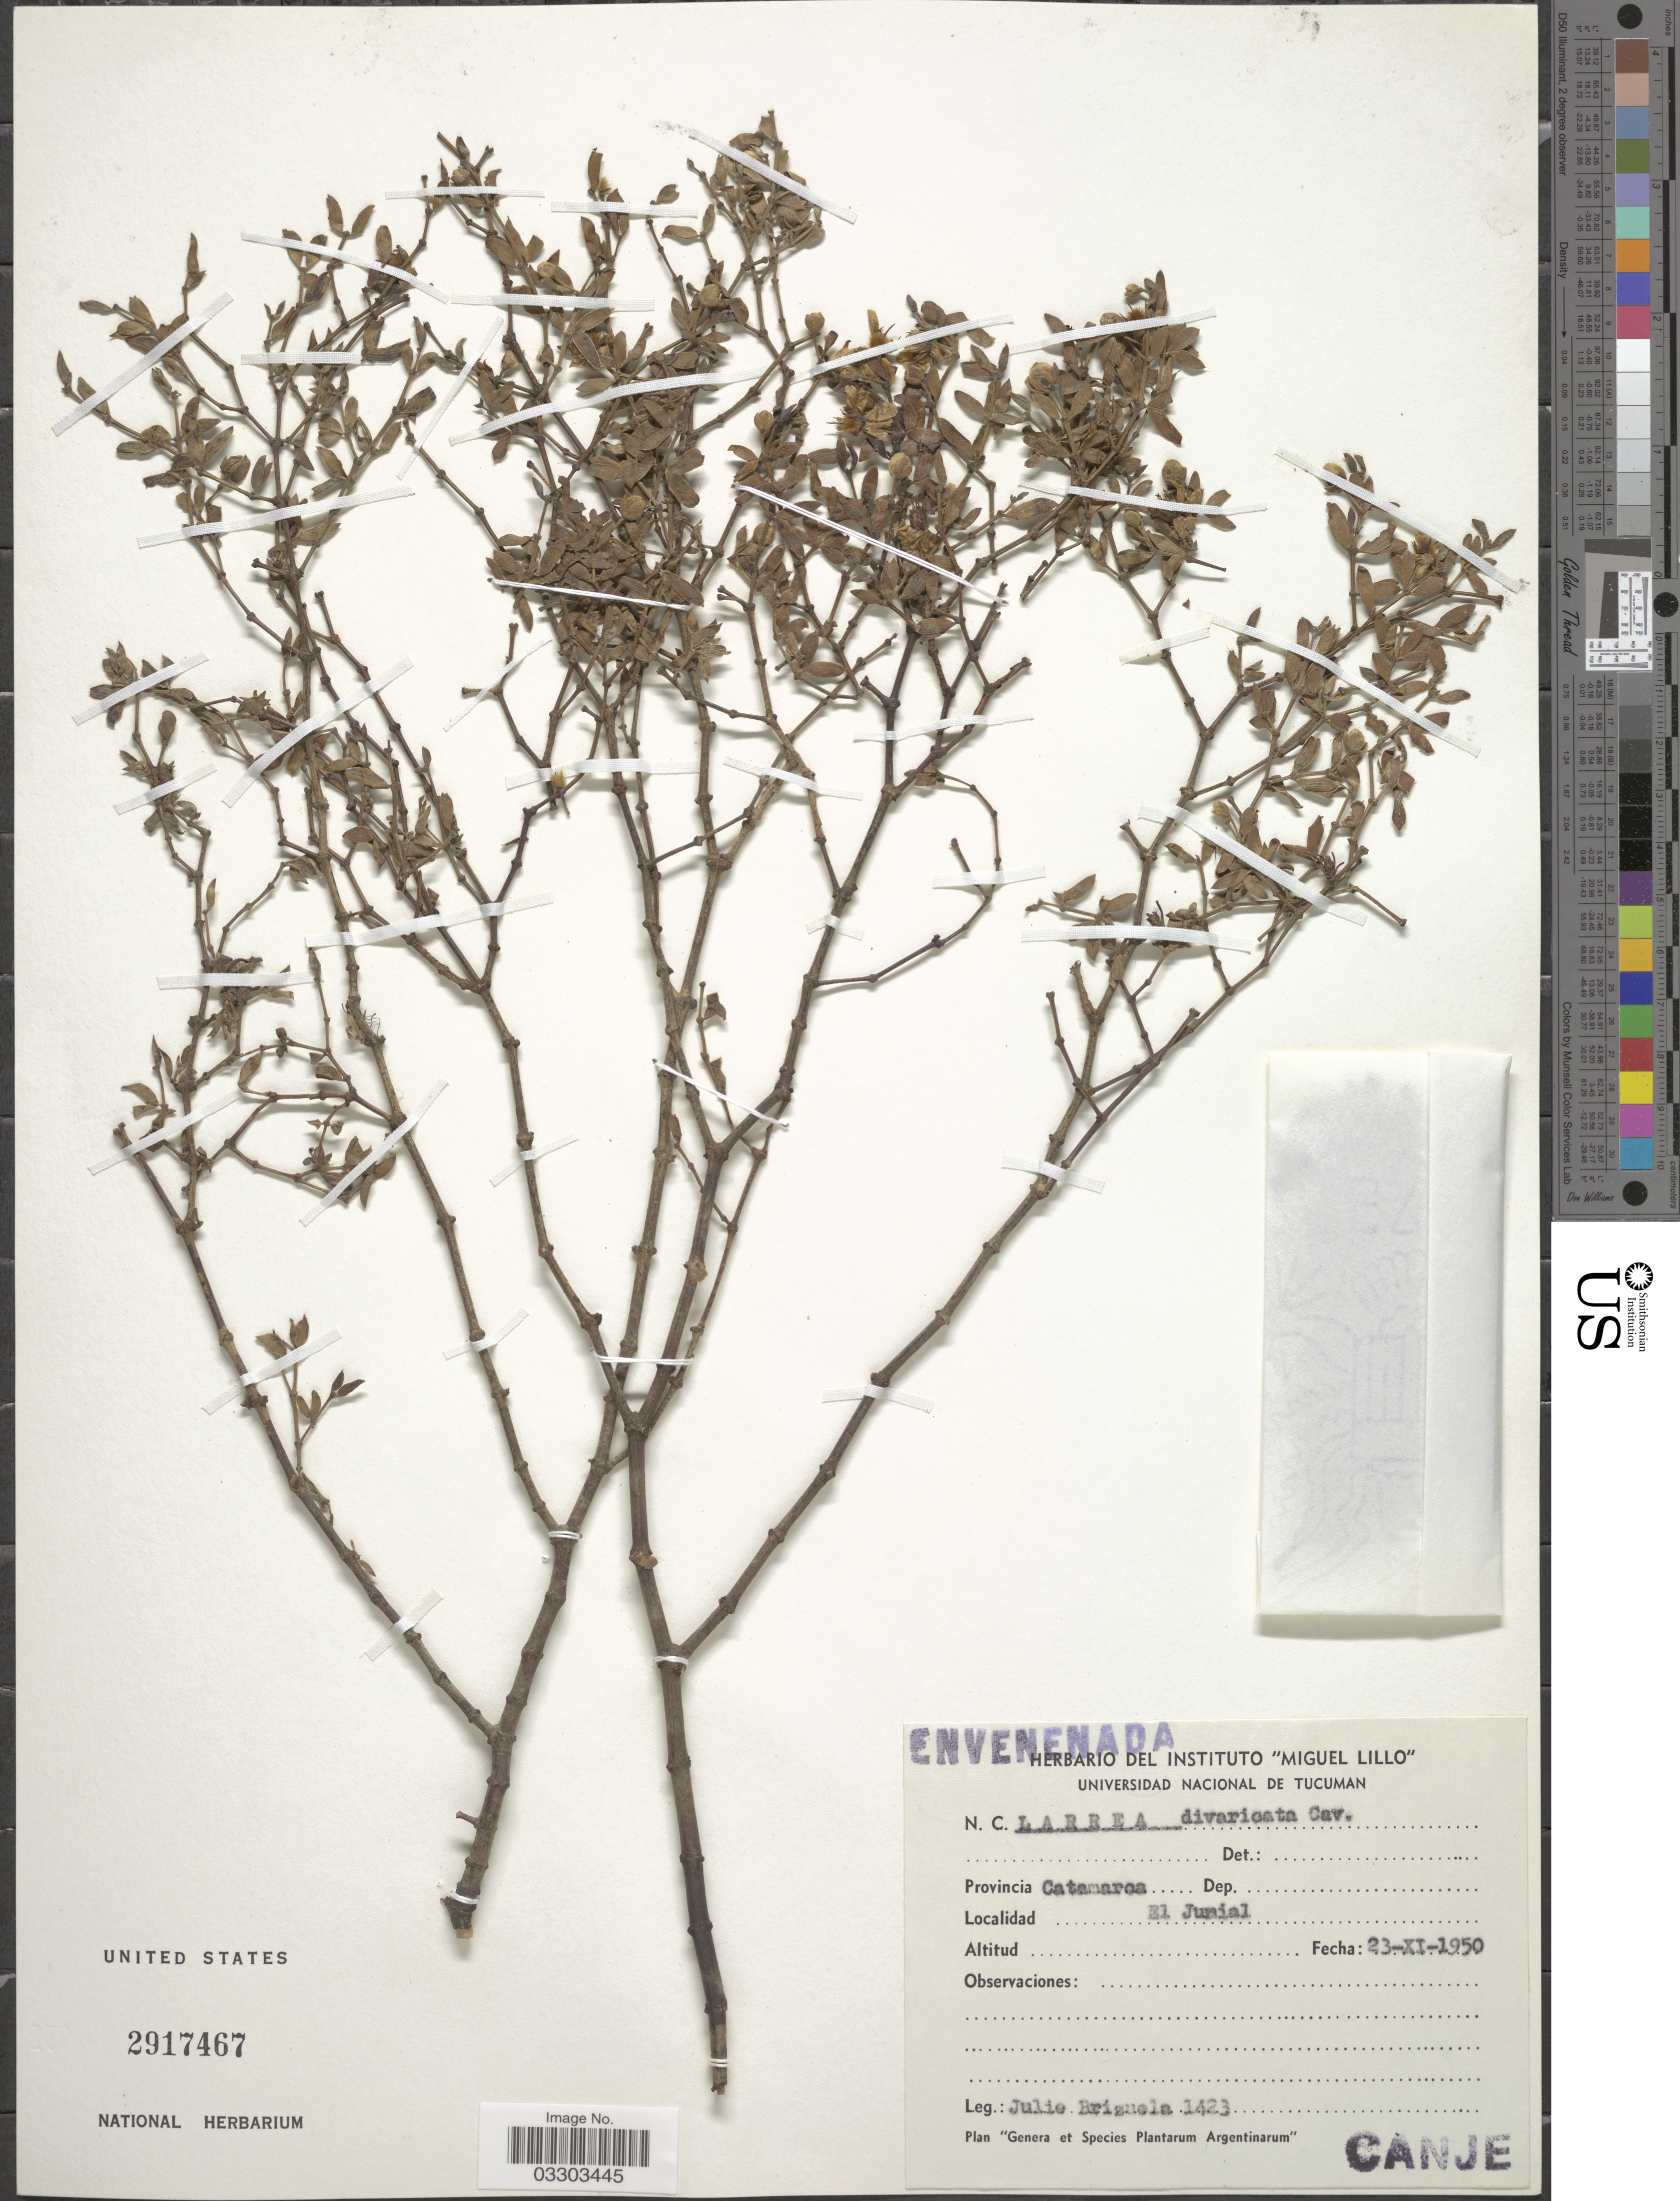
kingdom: Plantae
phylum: Tracheophyta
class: Magnoliopsida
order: Zygophyllales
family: Zygophyllaceae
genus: Larrea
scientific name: Larrea divaricata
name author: Cav.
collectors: J. Brizuela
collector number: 1423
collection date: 1950-11-23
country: Argentina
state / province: Catamarca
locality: El Jumial.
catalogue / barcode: US 2917467